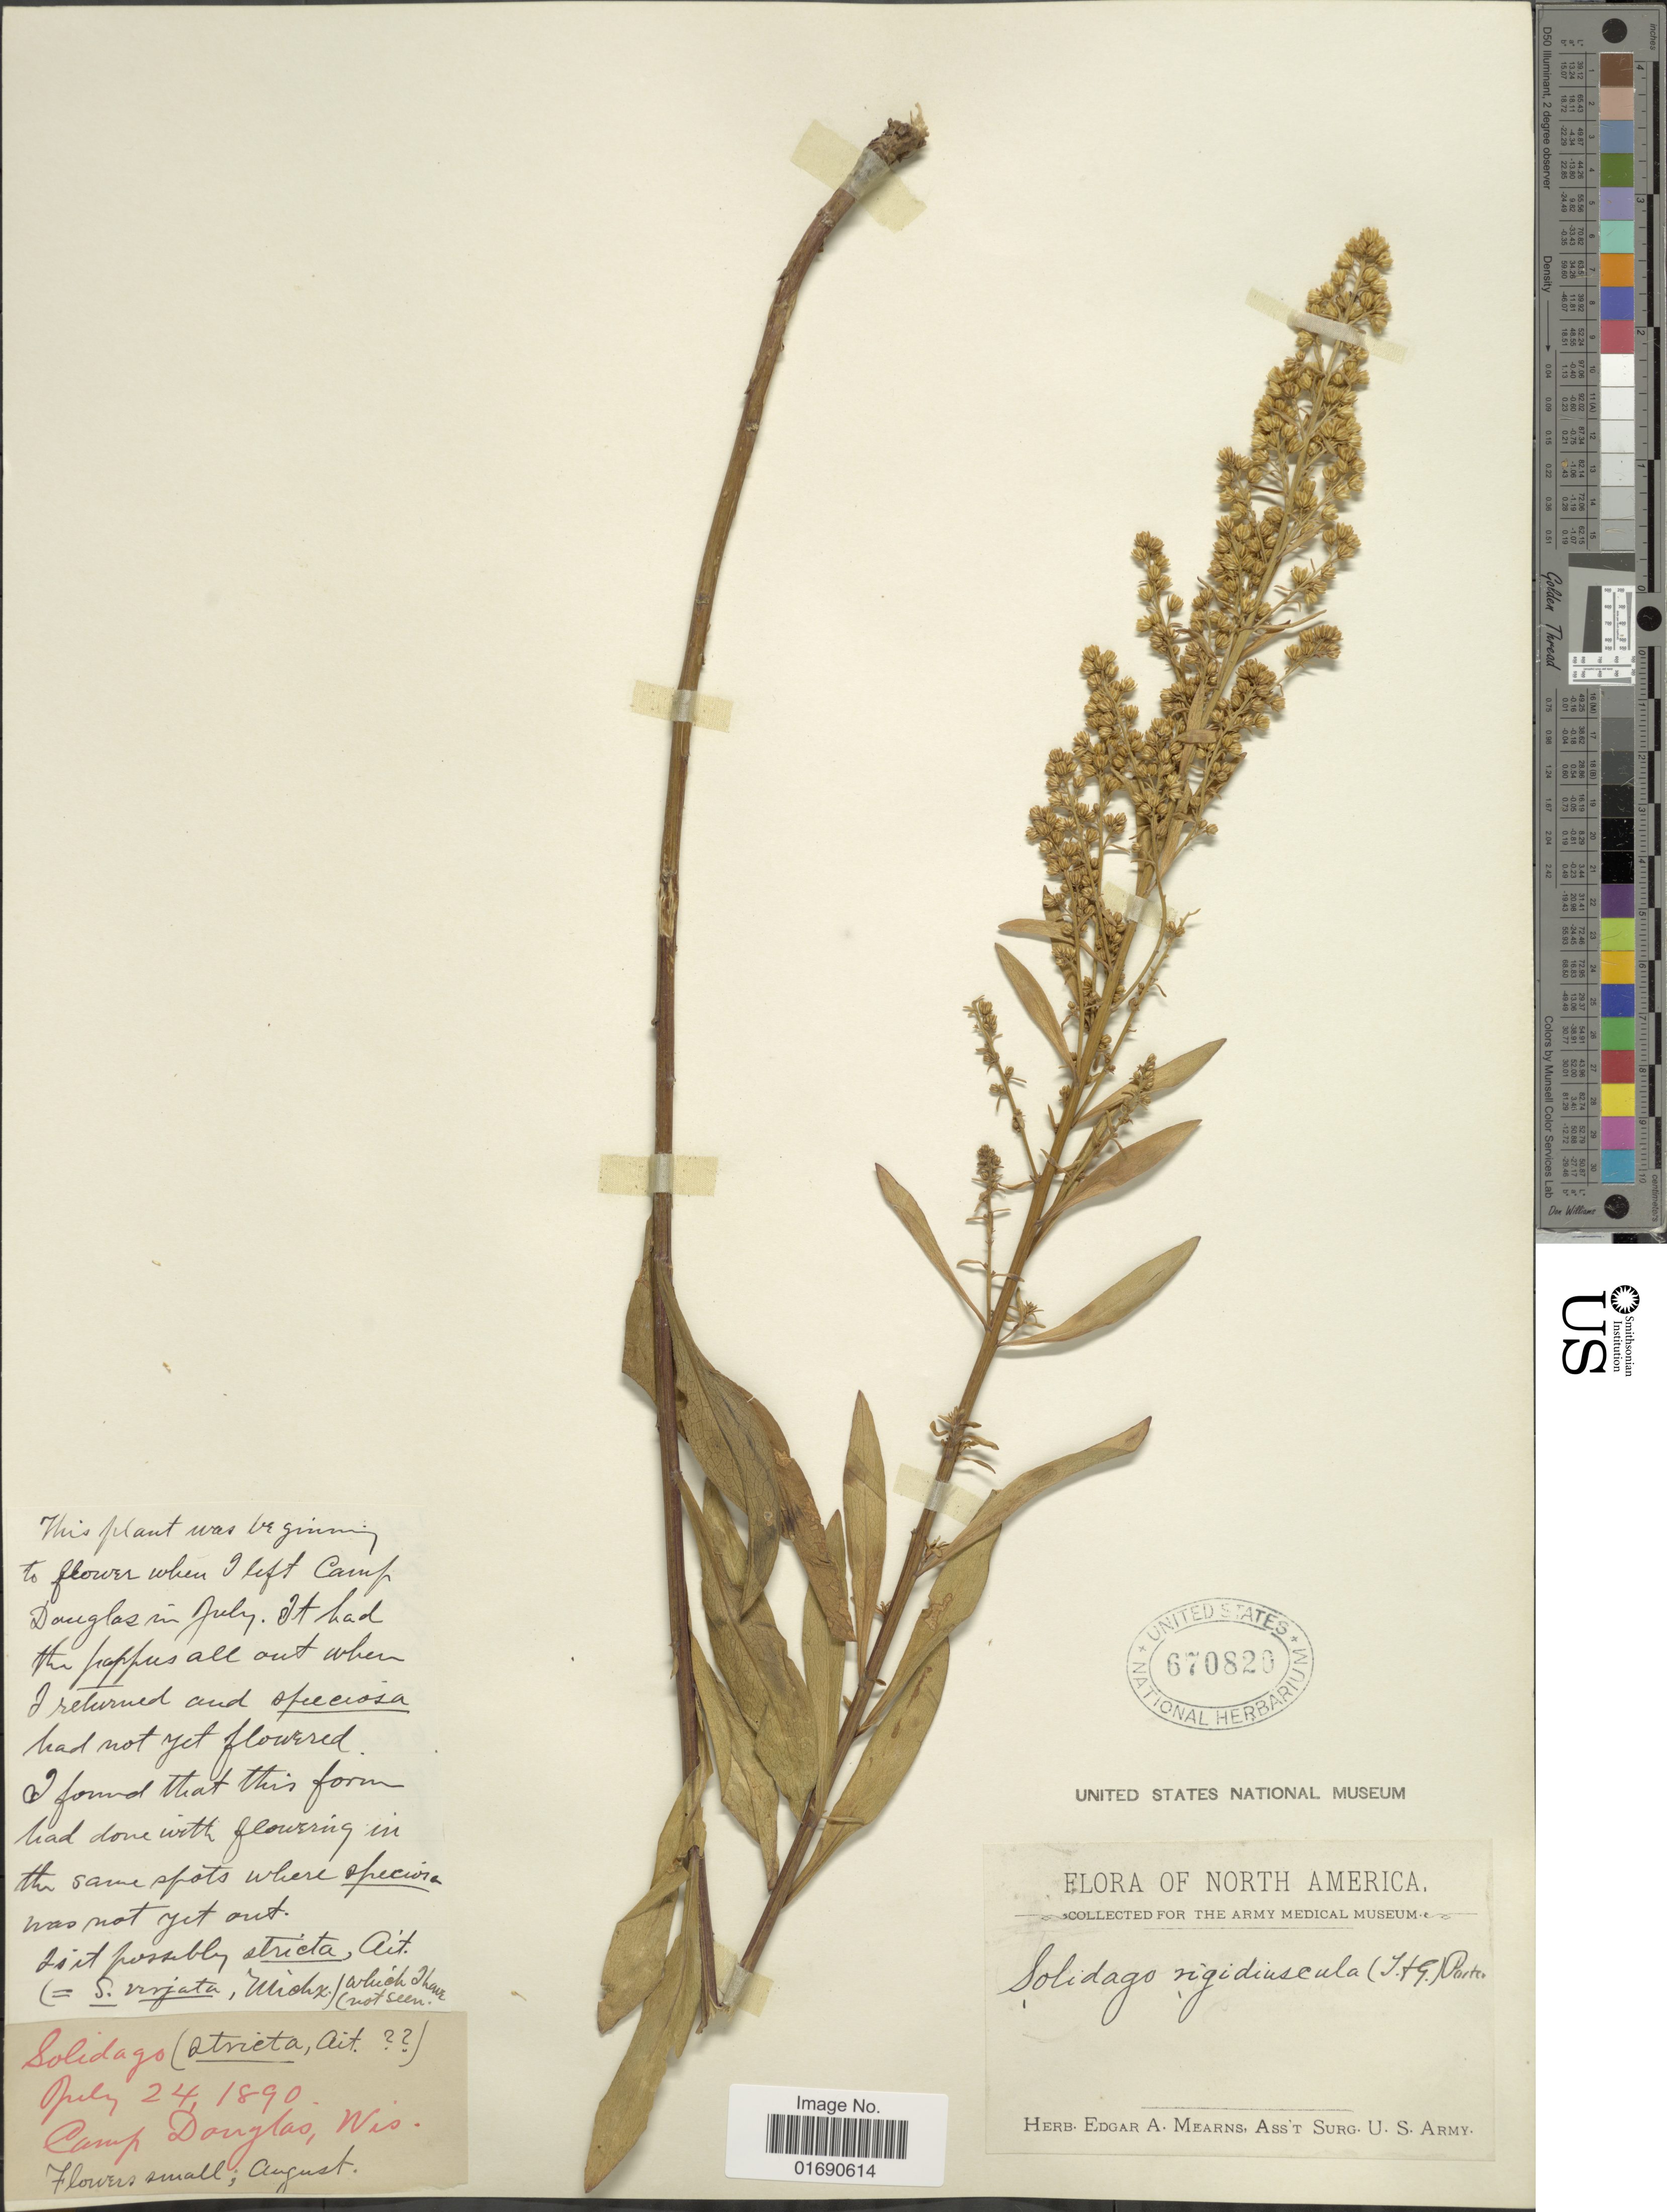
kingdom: Plantae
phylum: Tracheophyta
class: Magnoliopsida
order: Asterales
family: Asteraceae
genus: Solidago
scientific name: Solidago speciosa var. angustata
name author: Torr. & A. Gray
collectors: ex herb. Edgar A. Mearns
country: United States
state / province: Wisconsin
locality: North Ameica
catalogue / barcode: US 670820